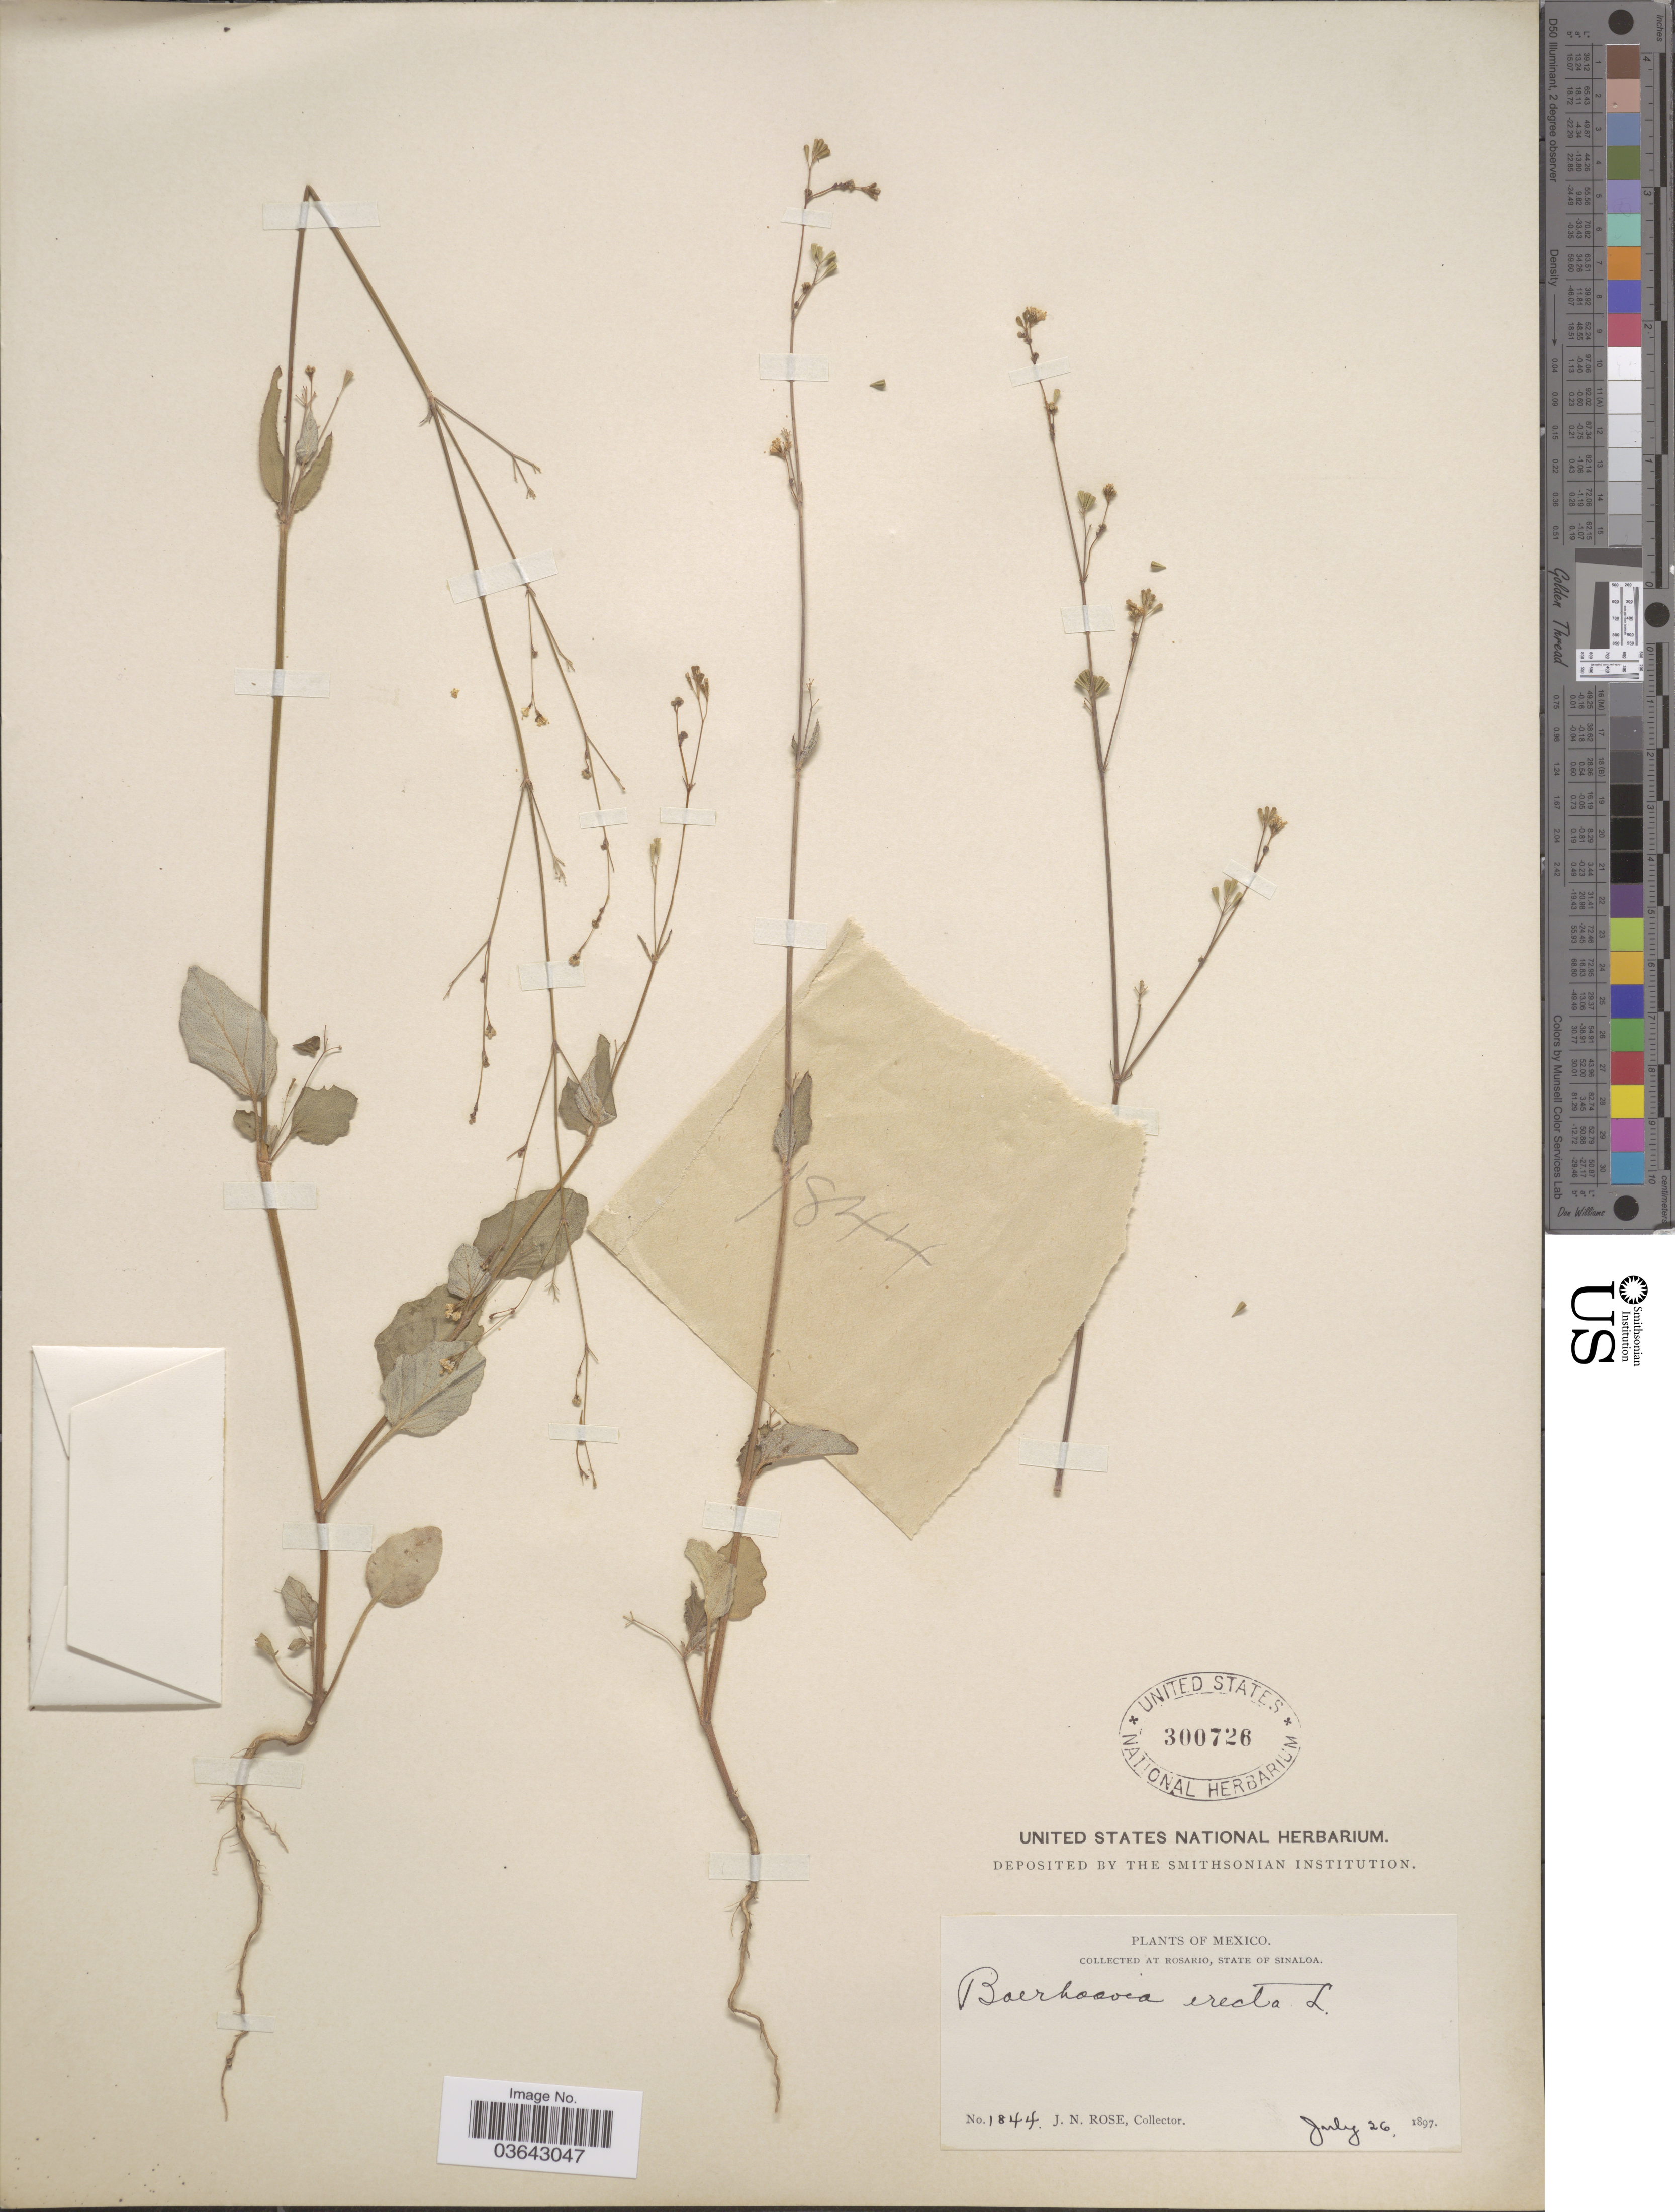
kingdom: Plantae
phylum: Tracheophyta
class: Magnoliopsida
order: Caryophyllales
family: Nyctaginaceae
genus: Boerhavia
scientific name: Boerhavia erecta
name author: L.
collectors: J. N. Rose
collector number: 1844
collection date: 1897-07-26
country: Mexico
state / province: Sinaloa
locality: At Rosario.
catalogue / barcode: US 300726